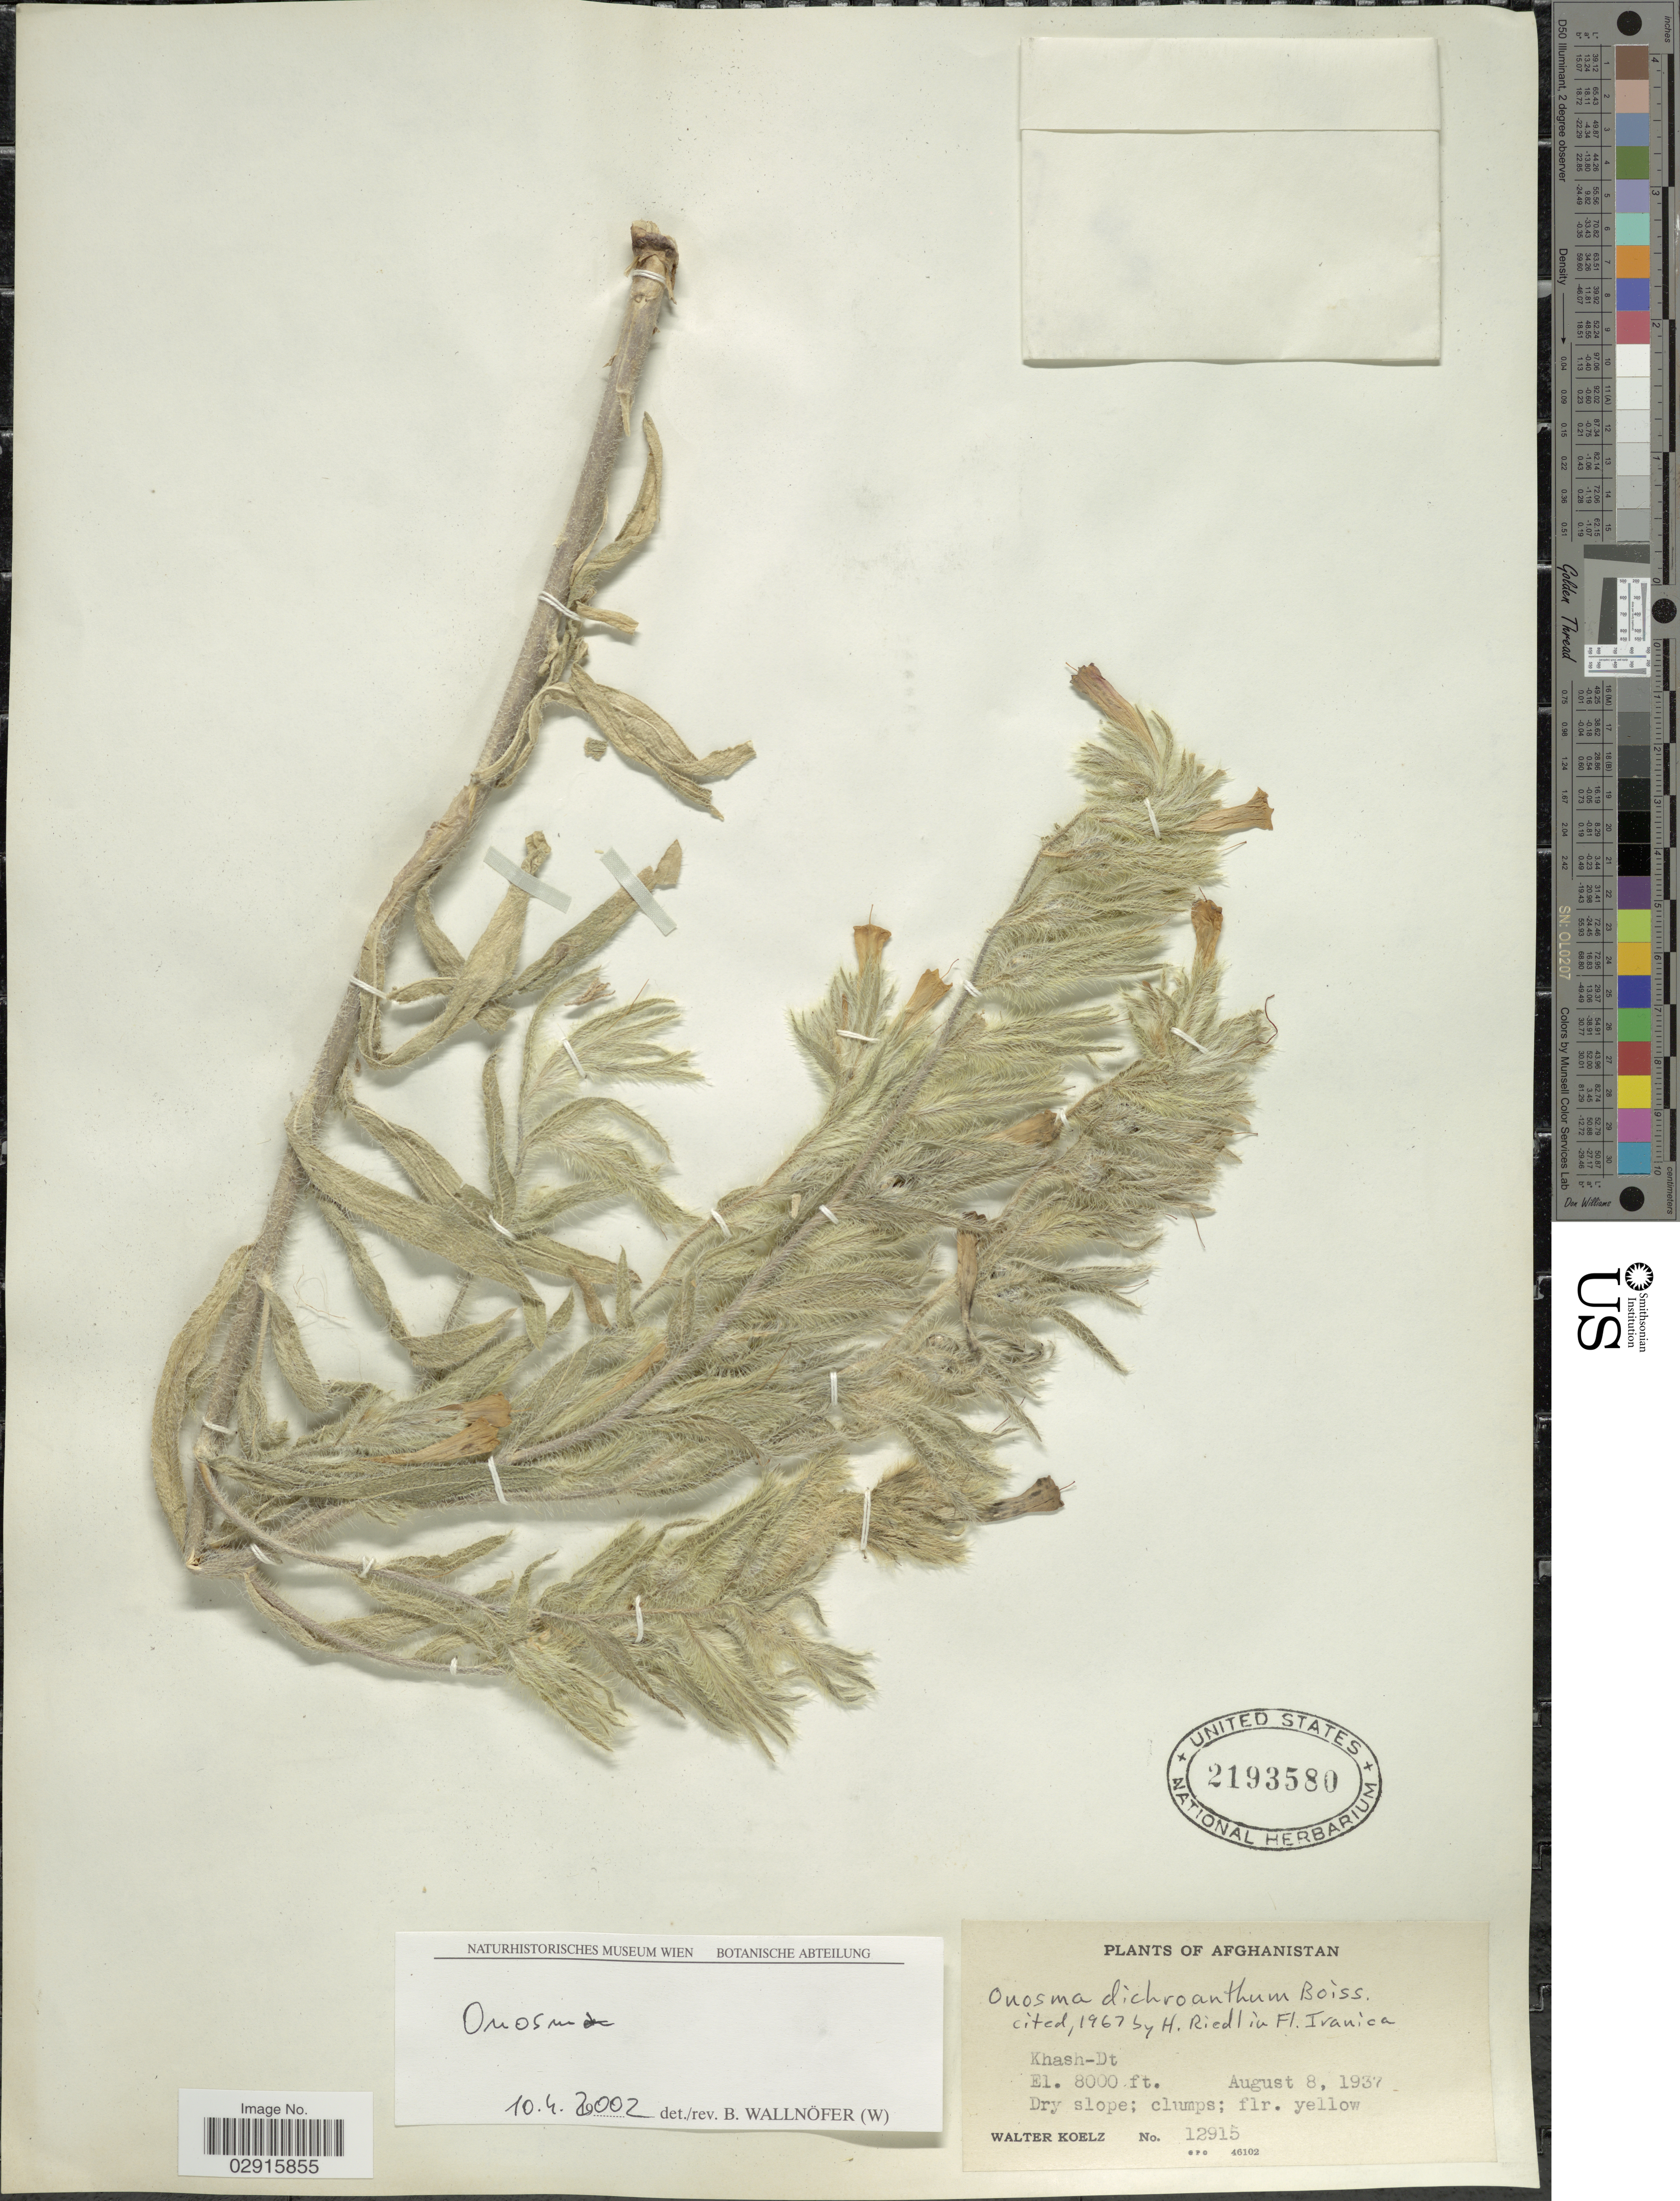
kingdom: Plantae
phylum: Tracheophyta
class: Magnoliopsida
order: Boraginales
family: Boraginaceae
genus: Onosma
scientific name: Onosma dichroantha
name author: Boiss.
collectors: W. N. Koelz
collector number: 12915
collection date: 1937-08-08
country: Afghanistan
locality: Khash-Dt.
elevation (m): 2438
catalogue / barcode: US 2193580